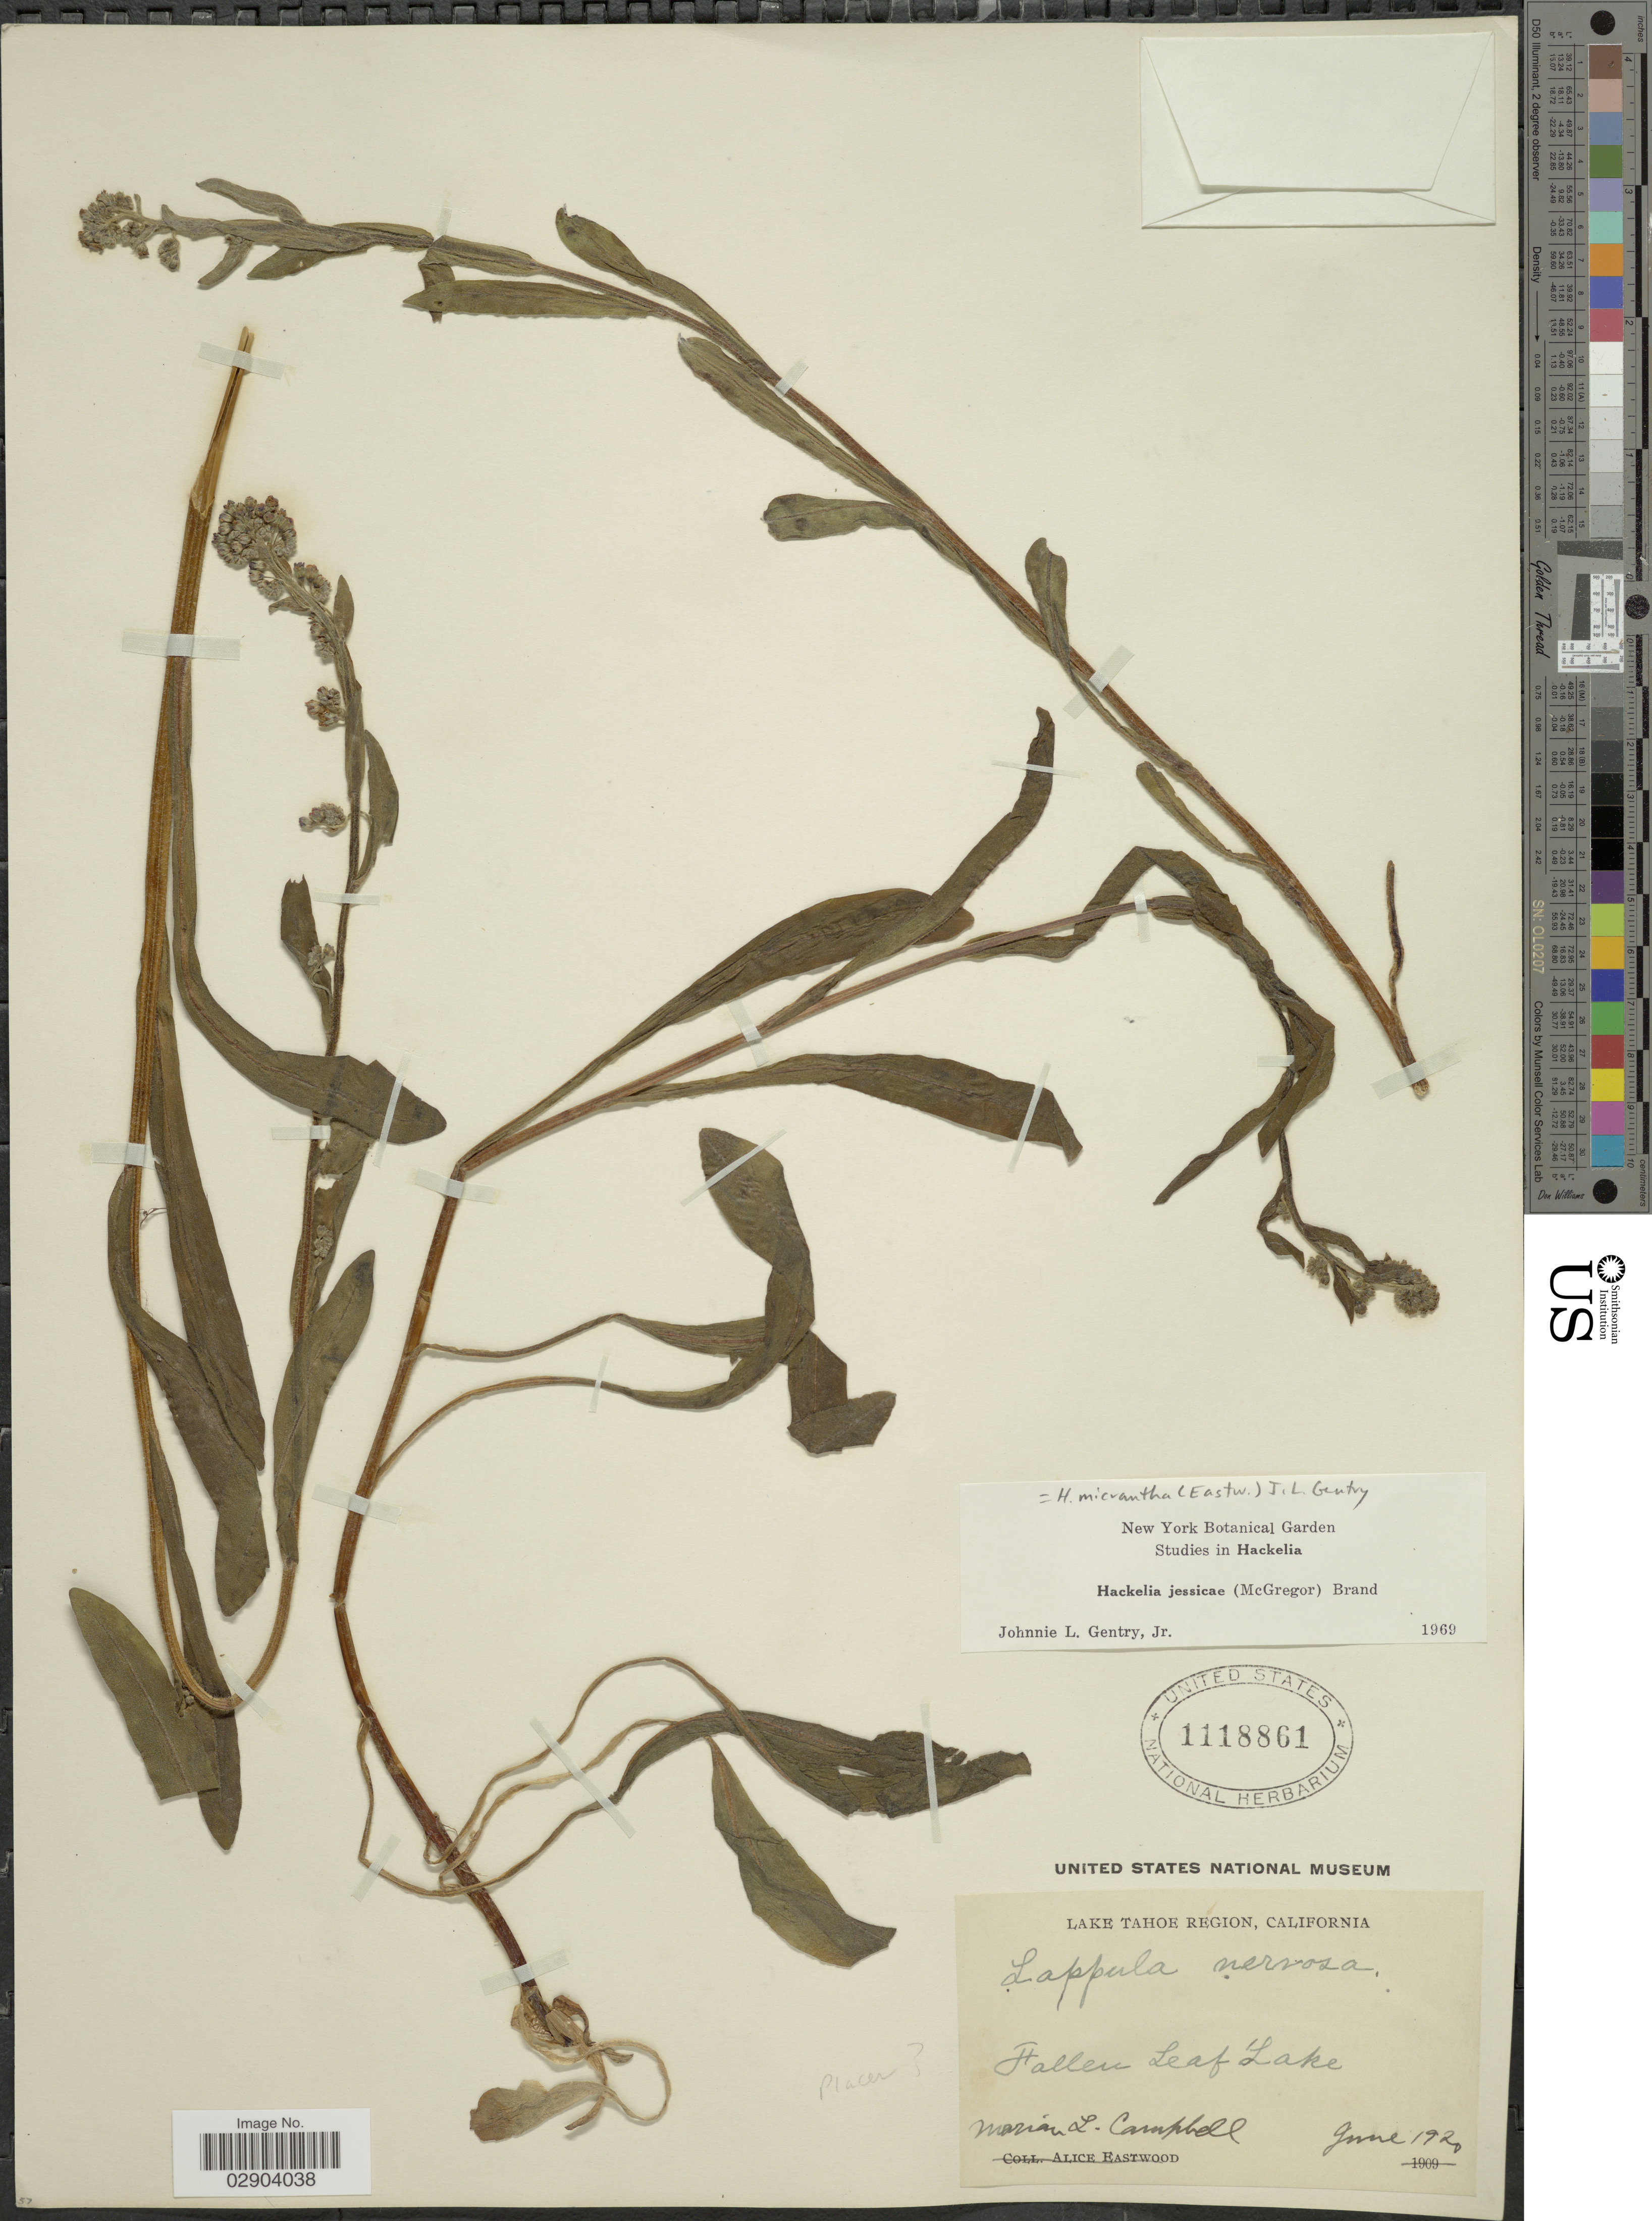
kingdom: Plantae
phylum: Tracheophyta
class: Magnoliopsida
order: Boraginales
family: Boraginaceae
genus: Hackelia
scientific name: Hackelia micrantha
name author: (Eastw.) J.L. Gentry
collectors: M. L. Campbell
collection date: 1920-06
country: United States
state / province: California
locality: Lake Tahoe Region. Fallen Leaf Lake.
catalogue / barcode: US 1118861